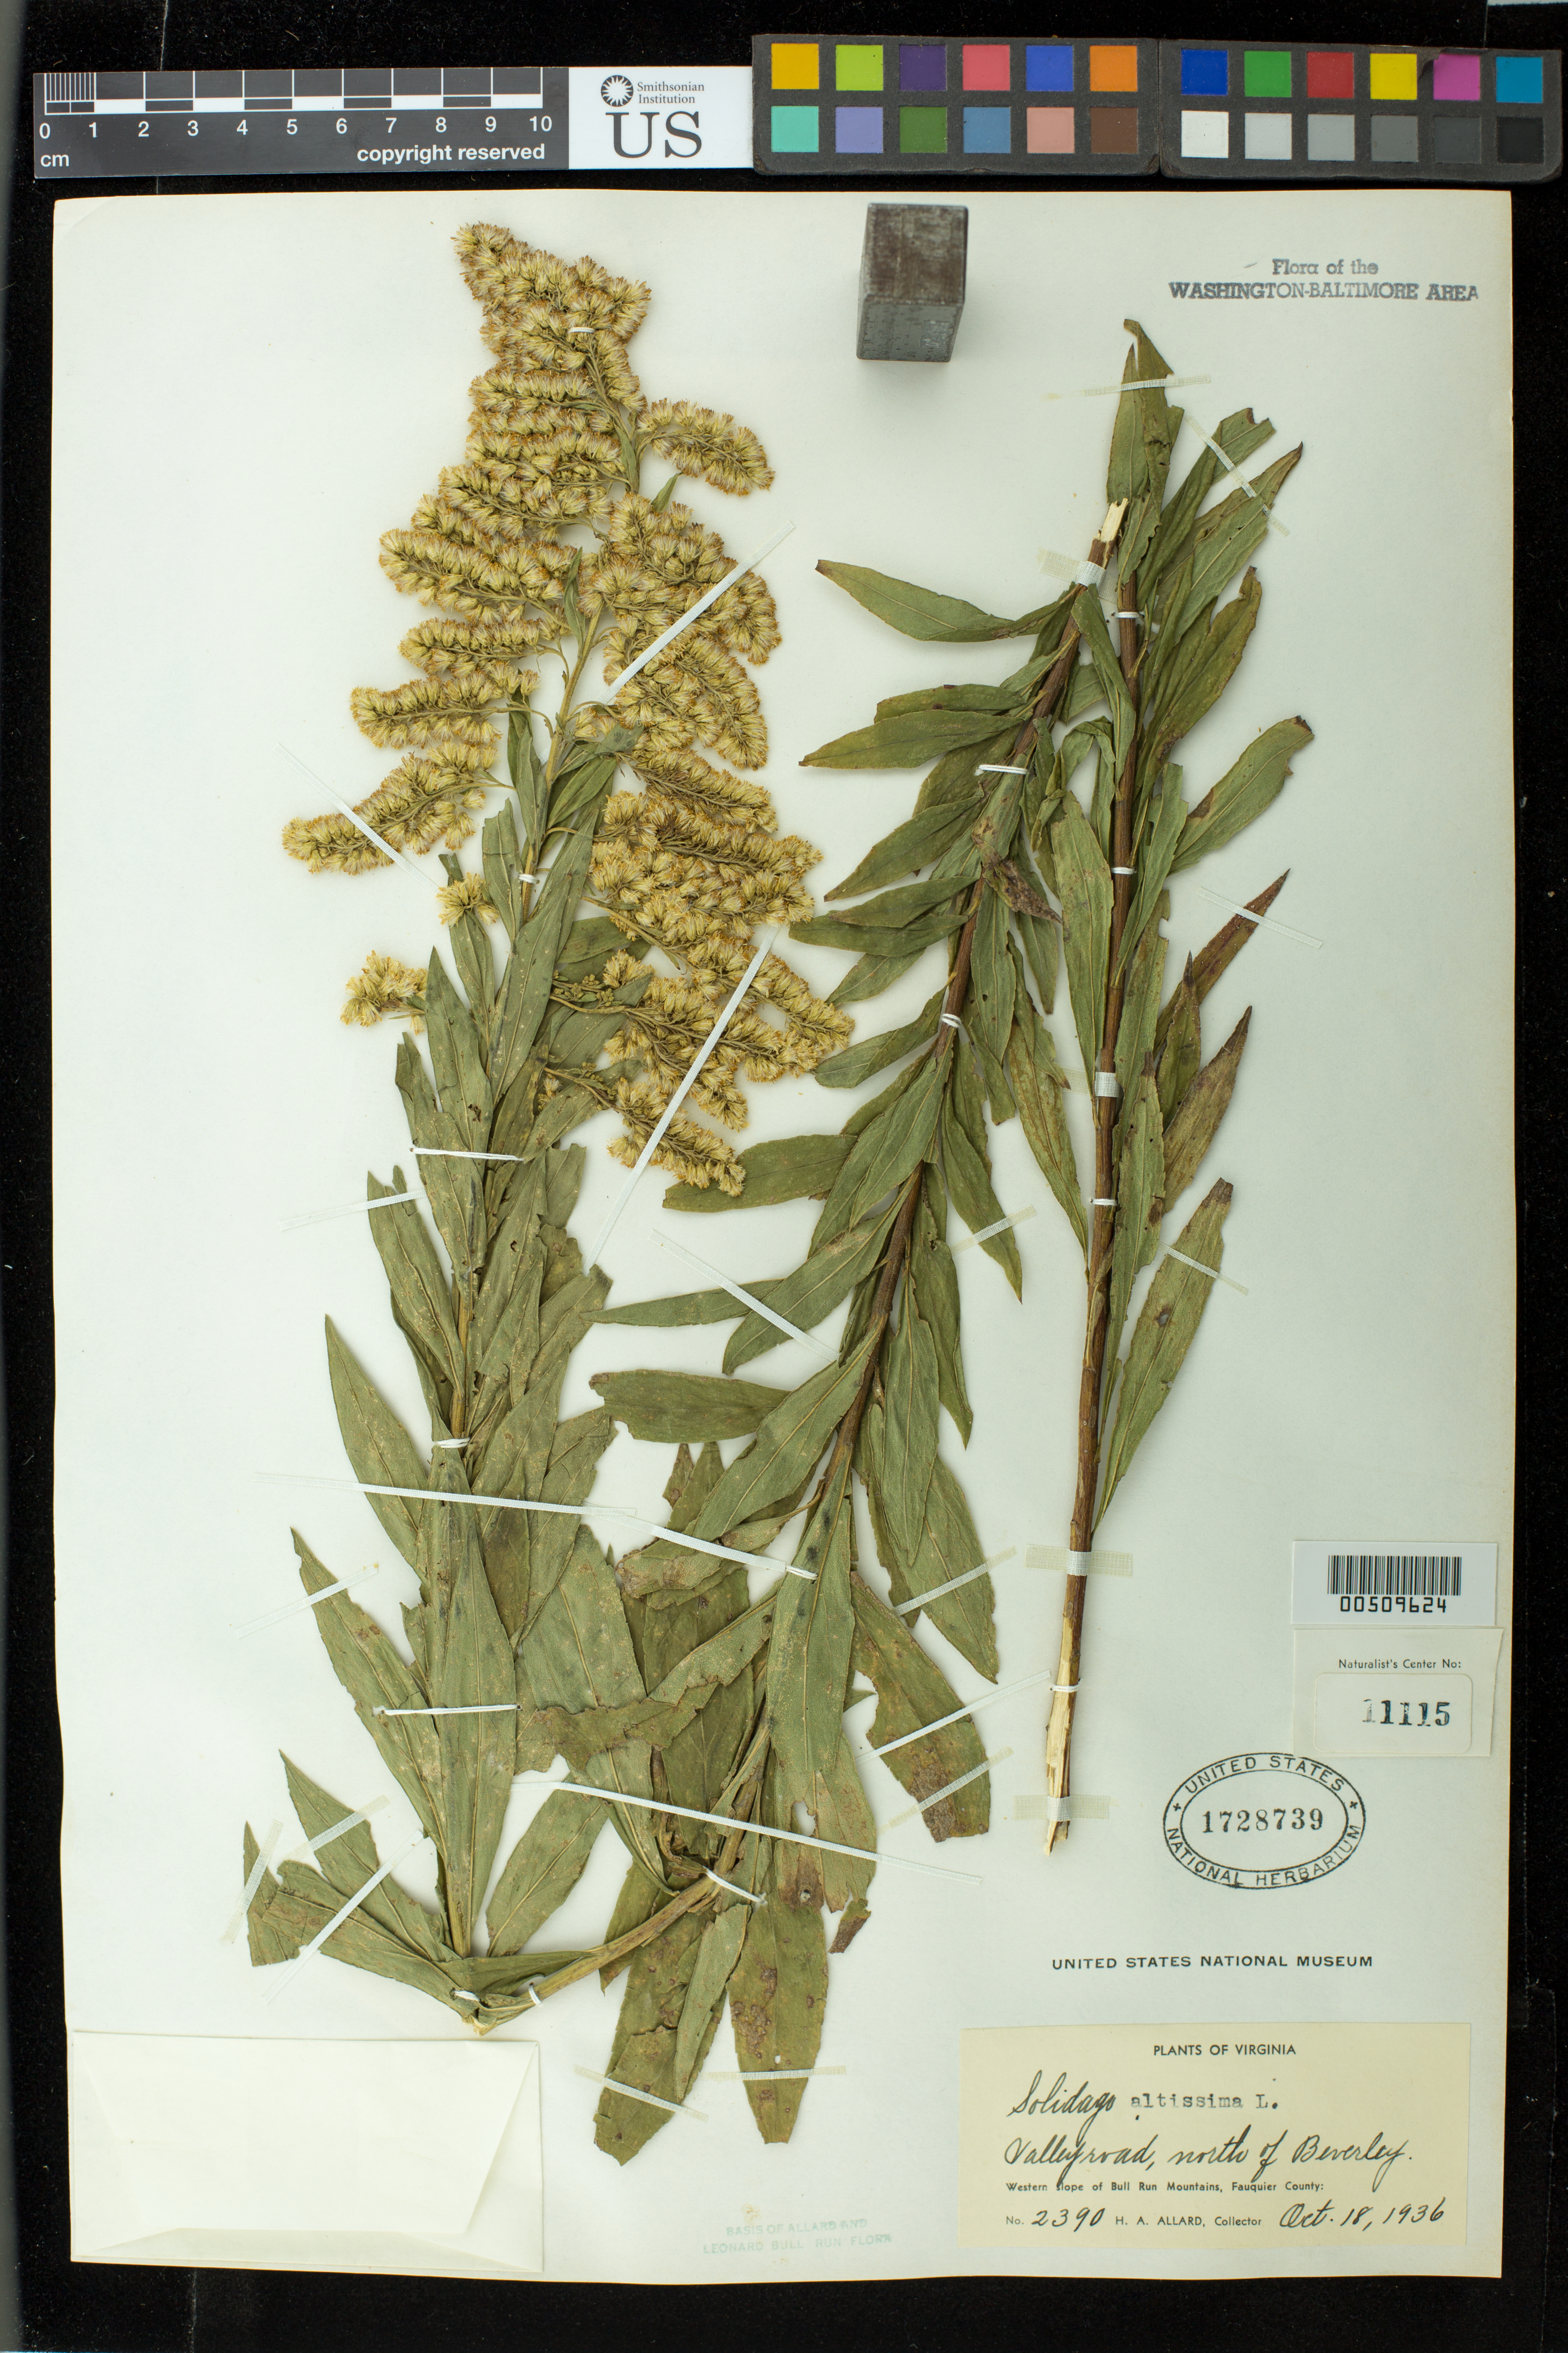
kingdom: Plantae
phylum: Tracheophyta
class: Magnoliopsida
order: Asterales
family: Asteraceae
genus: Solidago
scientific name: Solidago altissima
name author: L.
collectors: H. A. Allard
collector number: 2390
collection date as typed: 18 Oct 1936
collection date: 1936-10-18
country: United States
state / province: Virginia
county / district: Fauquier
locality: Bull Run Mts., N of Beverley Bull Run Mts.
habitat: Valley road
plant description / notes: Specimens returned from Naturalist Center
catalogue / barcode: US 1728739